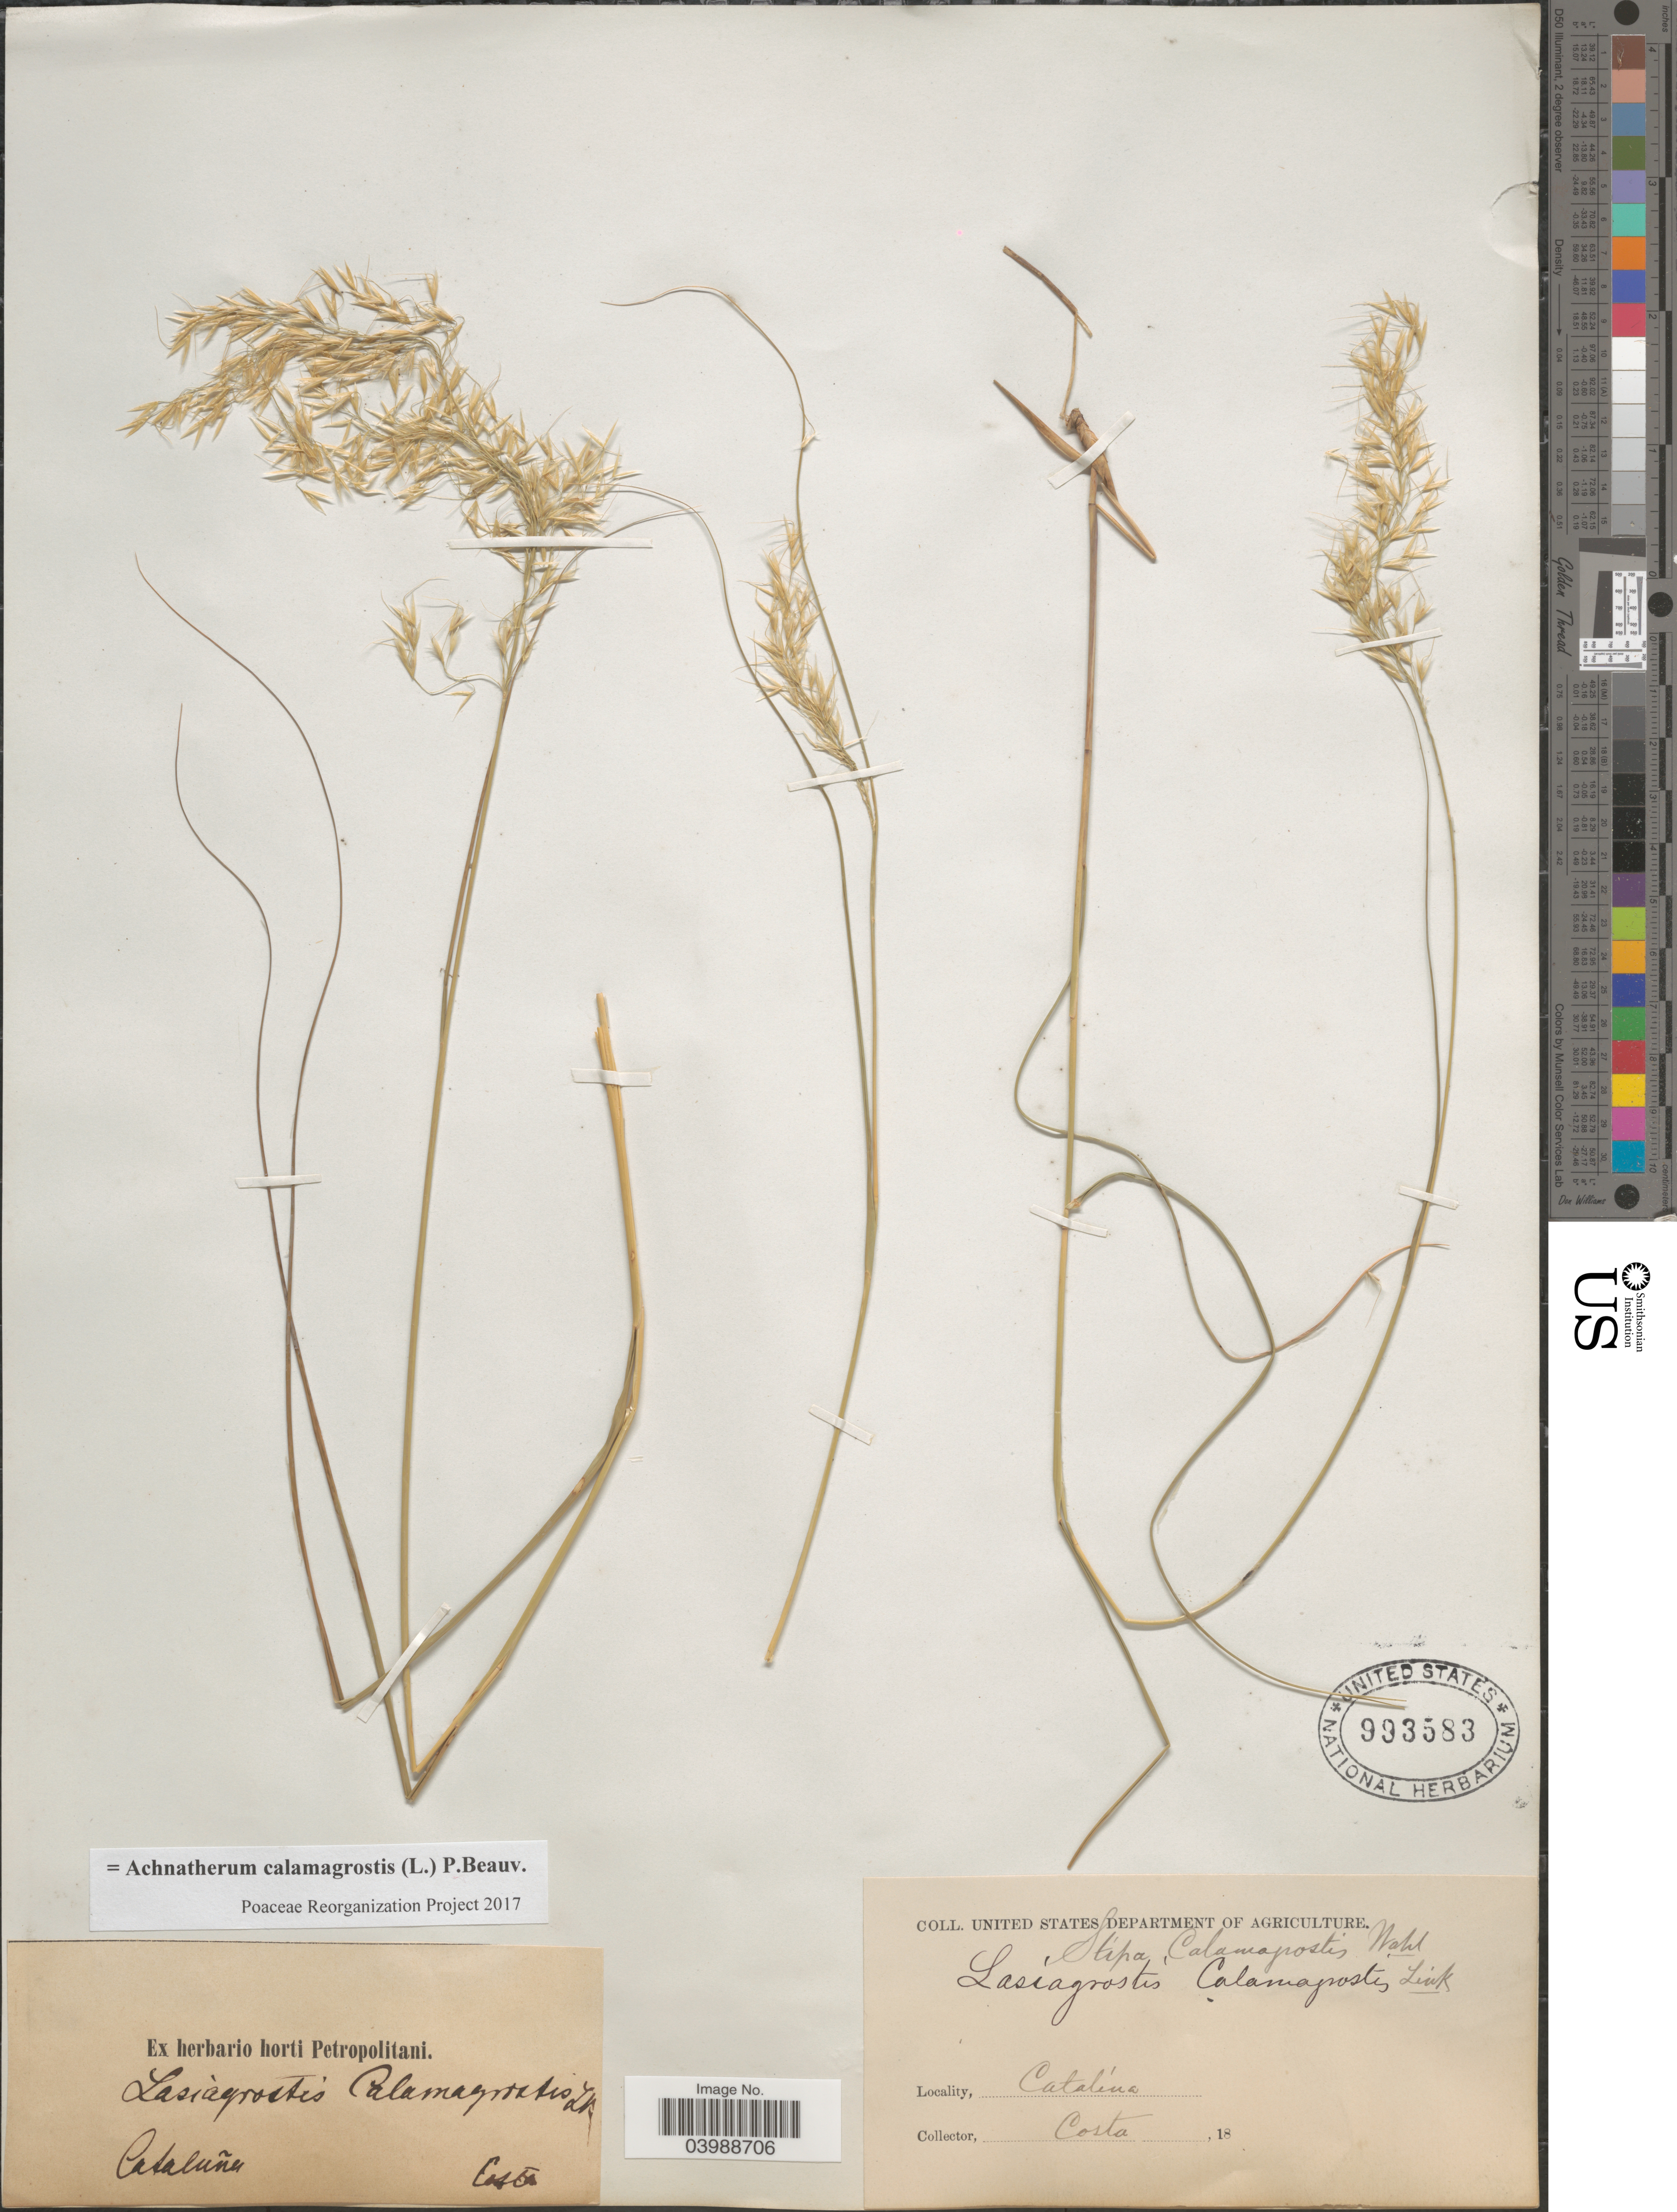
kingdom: Plantae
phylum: Tracheophyta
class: Liliopsida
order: Poales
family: Poaceae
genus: Achnatherum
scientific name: Achnatherum calamagrostis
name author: (L.) P. Beauv.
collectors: -. Costa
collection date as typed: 18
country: Spain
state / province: Catalunya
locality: Cataluña. Catalina.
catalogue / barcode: US 993583